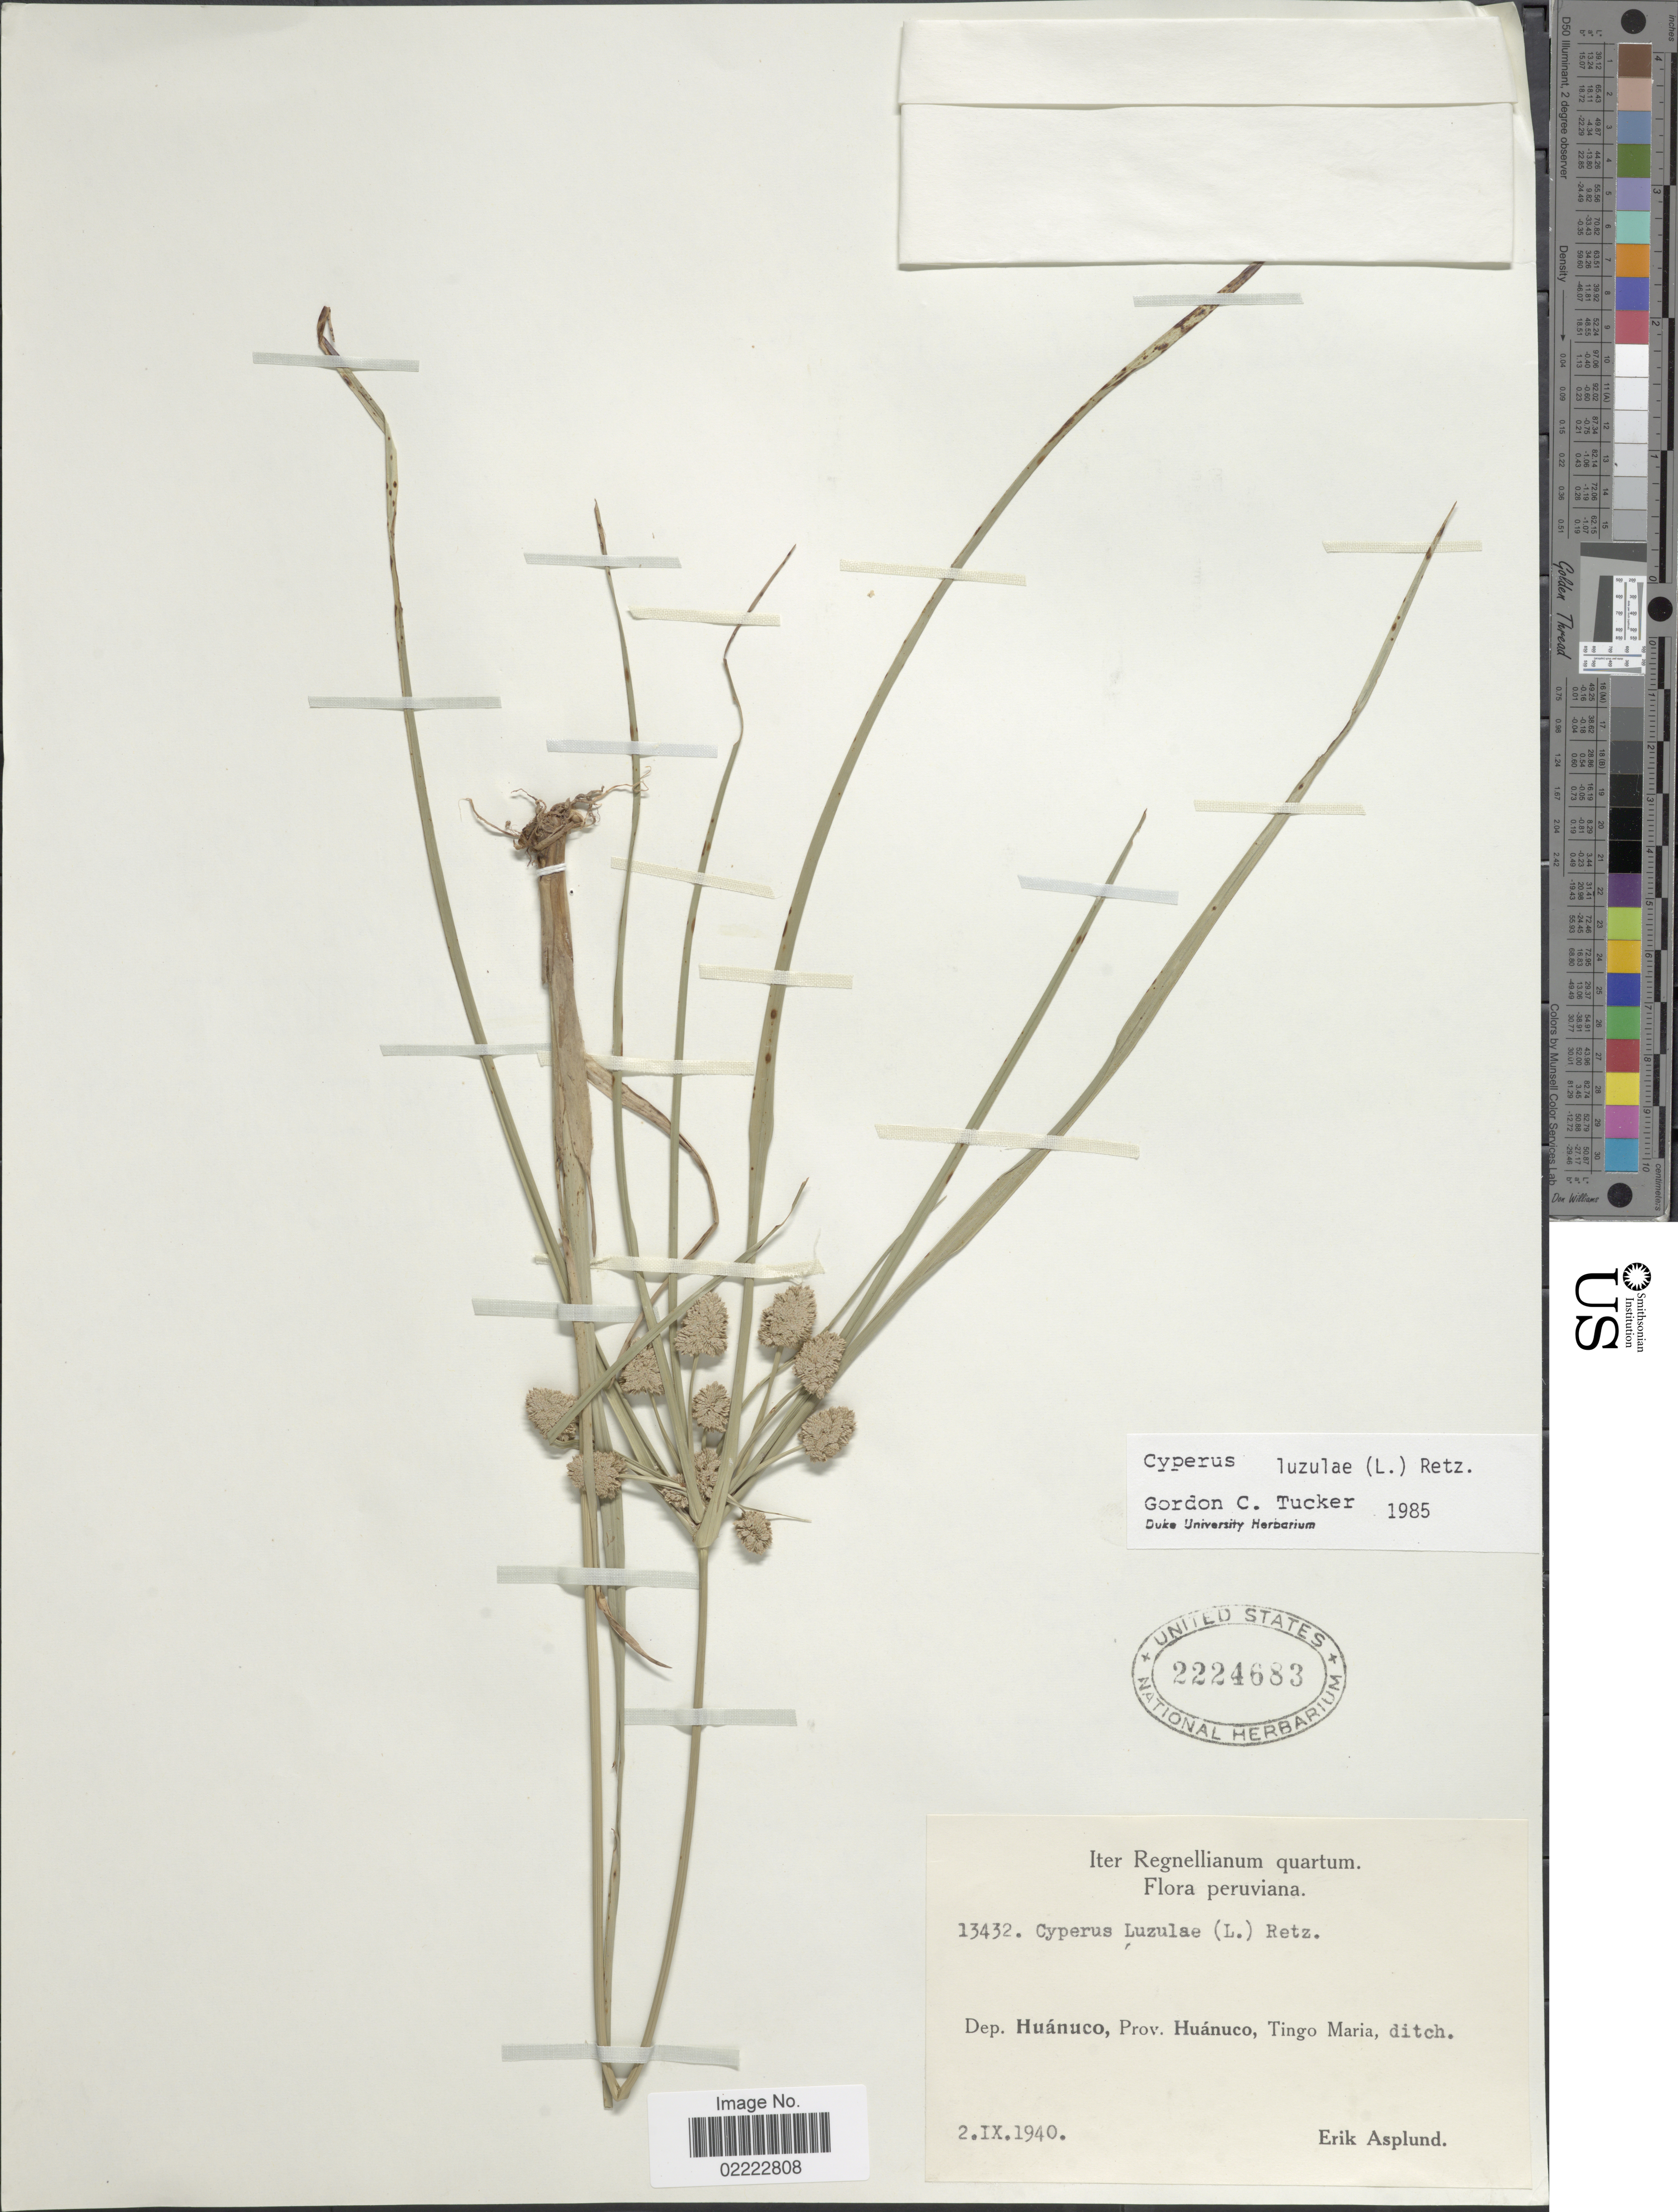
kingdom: Plantae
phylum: Tracheophyta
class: Liliopsida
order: Poales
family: Cyperaceae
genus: Cyperus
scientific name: Cyperus luzulae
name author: (L.) Rottb. ex Retz.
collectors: E. Asplund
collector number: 13432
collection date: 1940-09-02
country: Peru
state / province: Huánuco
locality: Dep. Huánuco, Prov. Huánuco, Tingo Maria, ditch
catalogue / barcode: US 2224683